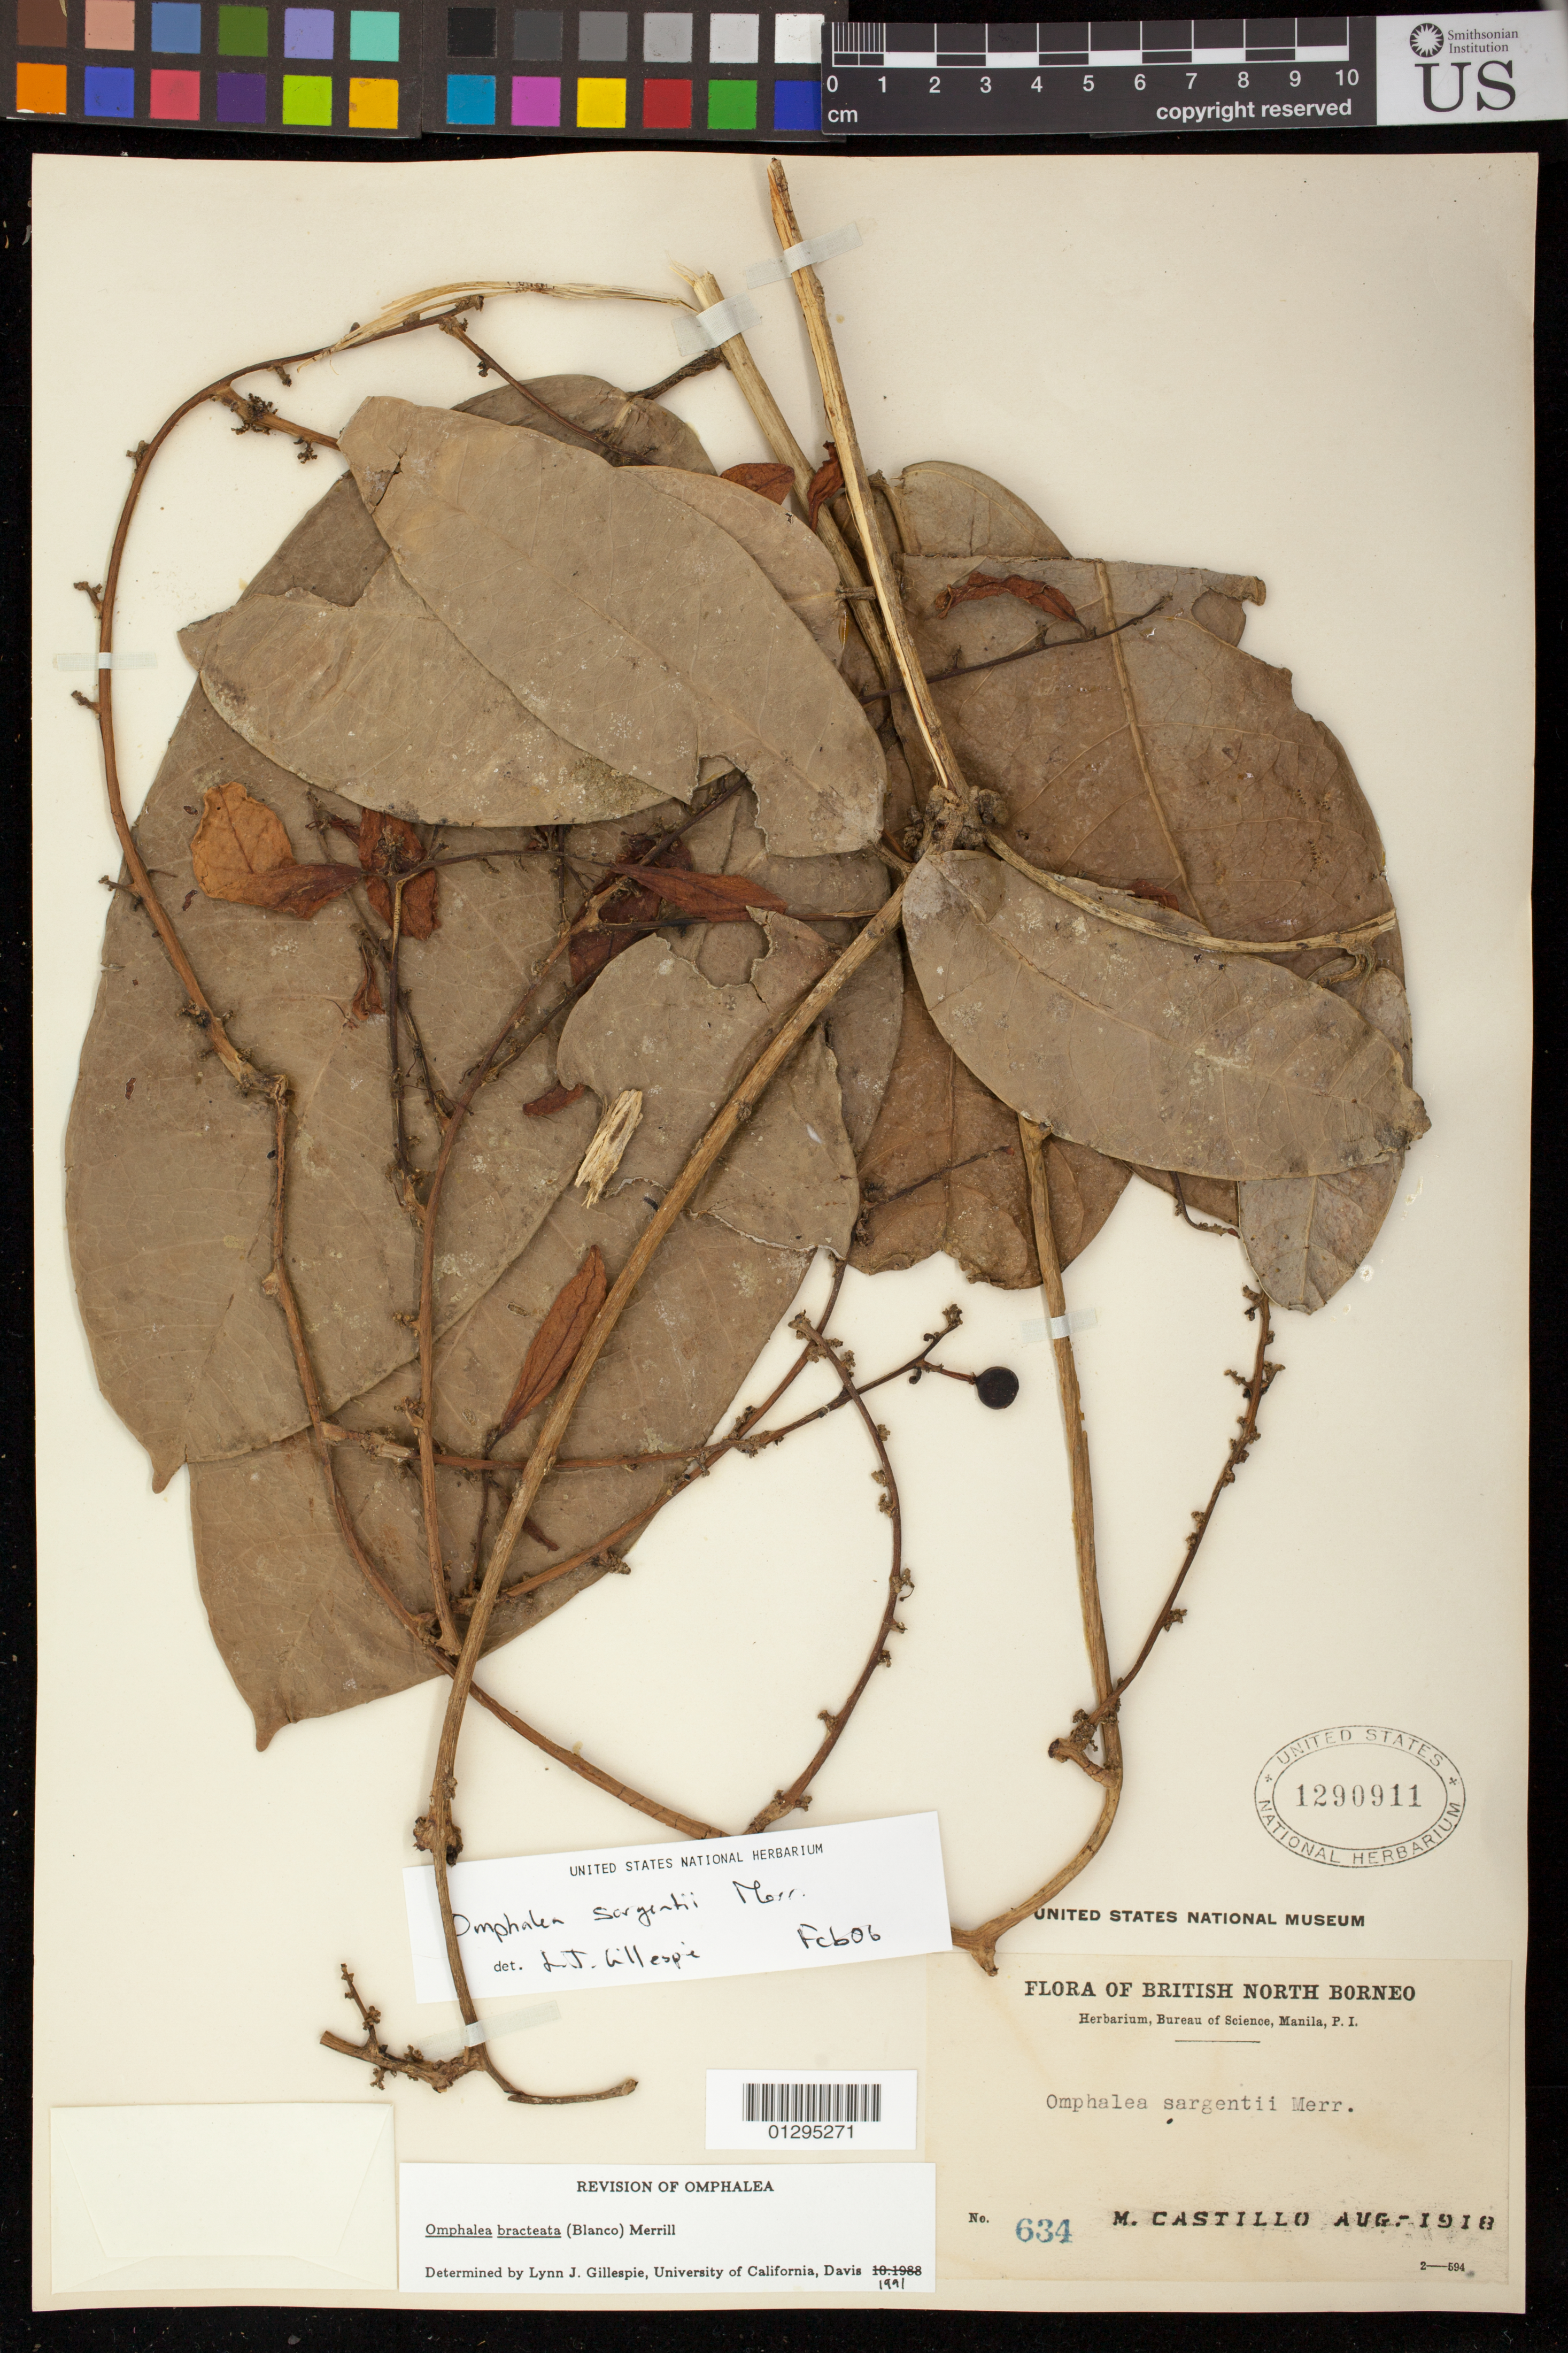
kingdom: Plantae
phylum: Tracheophyta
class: Magnoliopsida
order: Malpighiales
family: Euphorbiaceae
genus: Omphalea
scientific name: Omphalea sargentii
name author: Merr.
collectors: M. Castillo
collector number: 634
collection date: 1918-08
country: Malaysia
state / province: Sabah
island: Borneo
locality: British North Borneo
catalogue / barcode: US 1290911